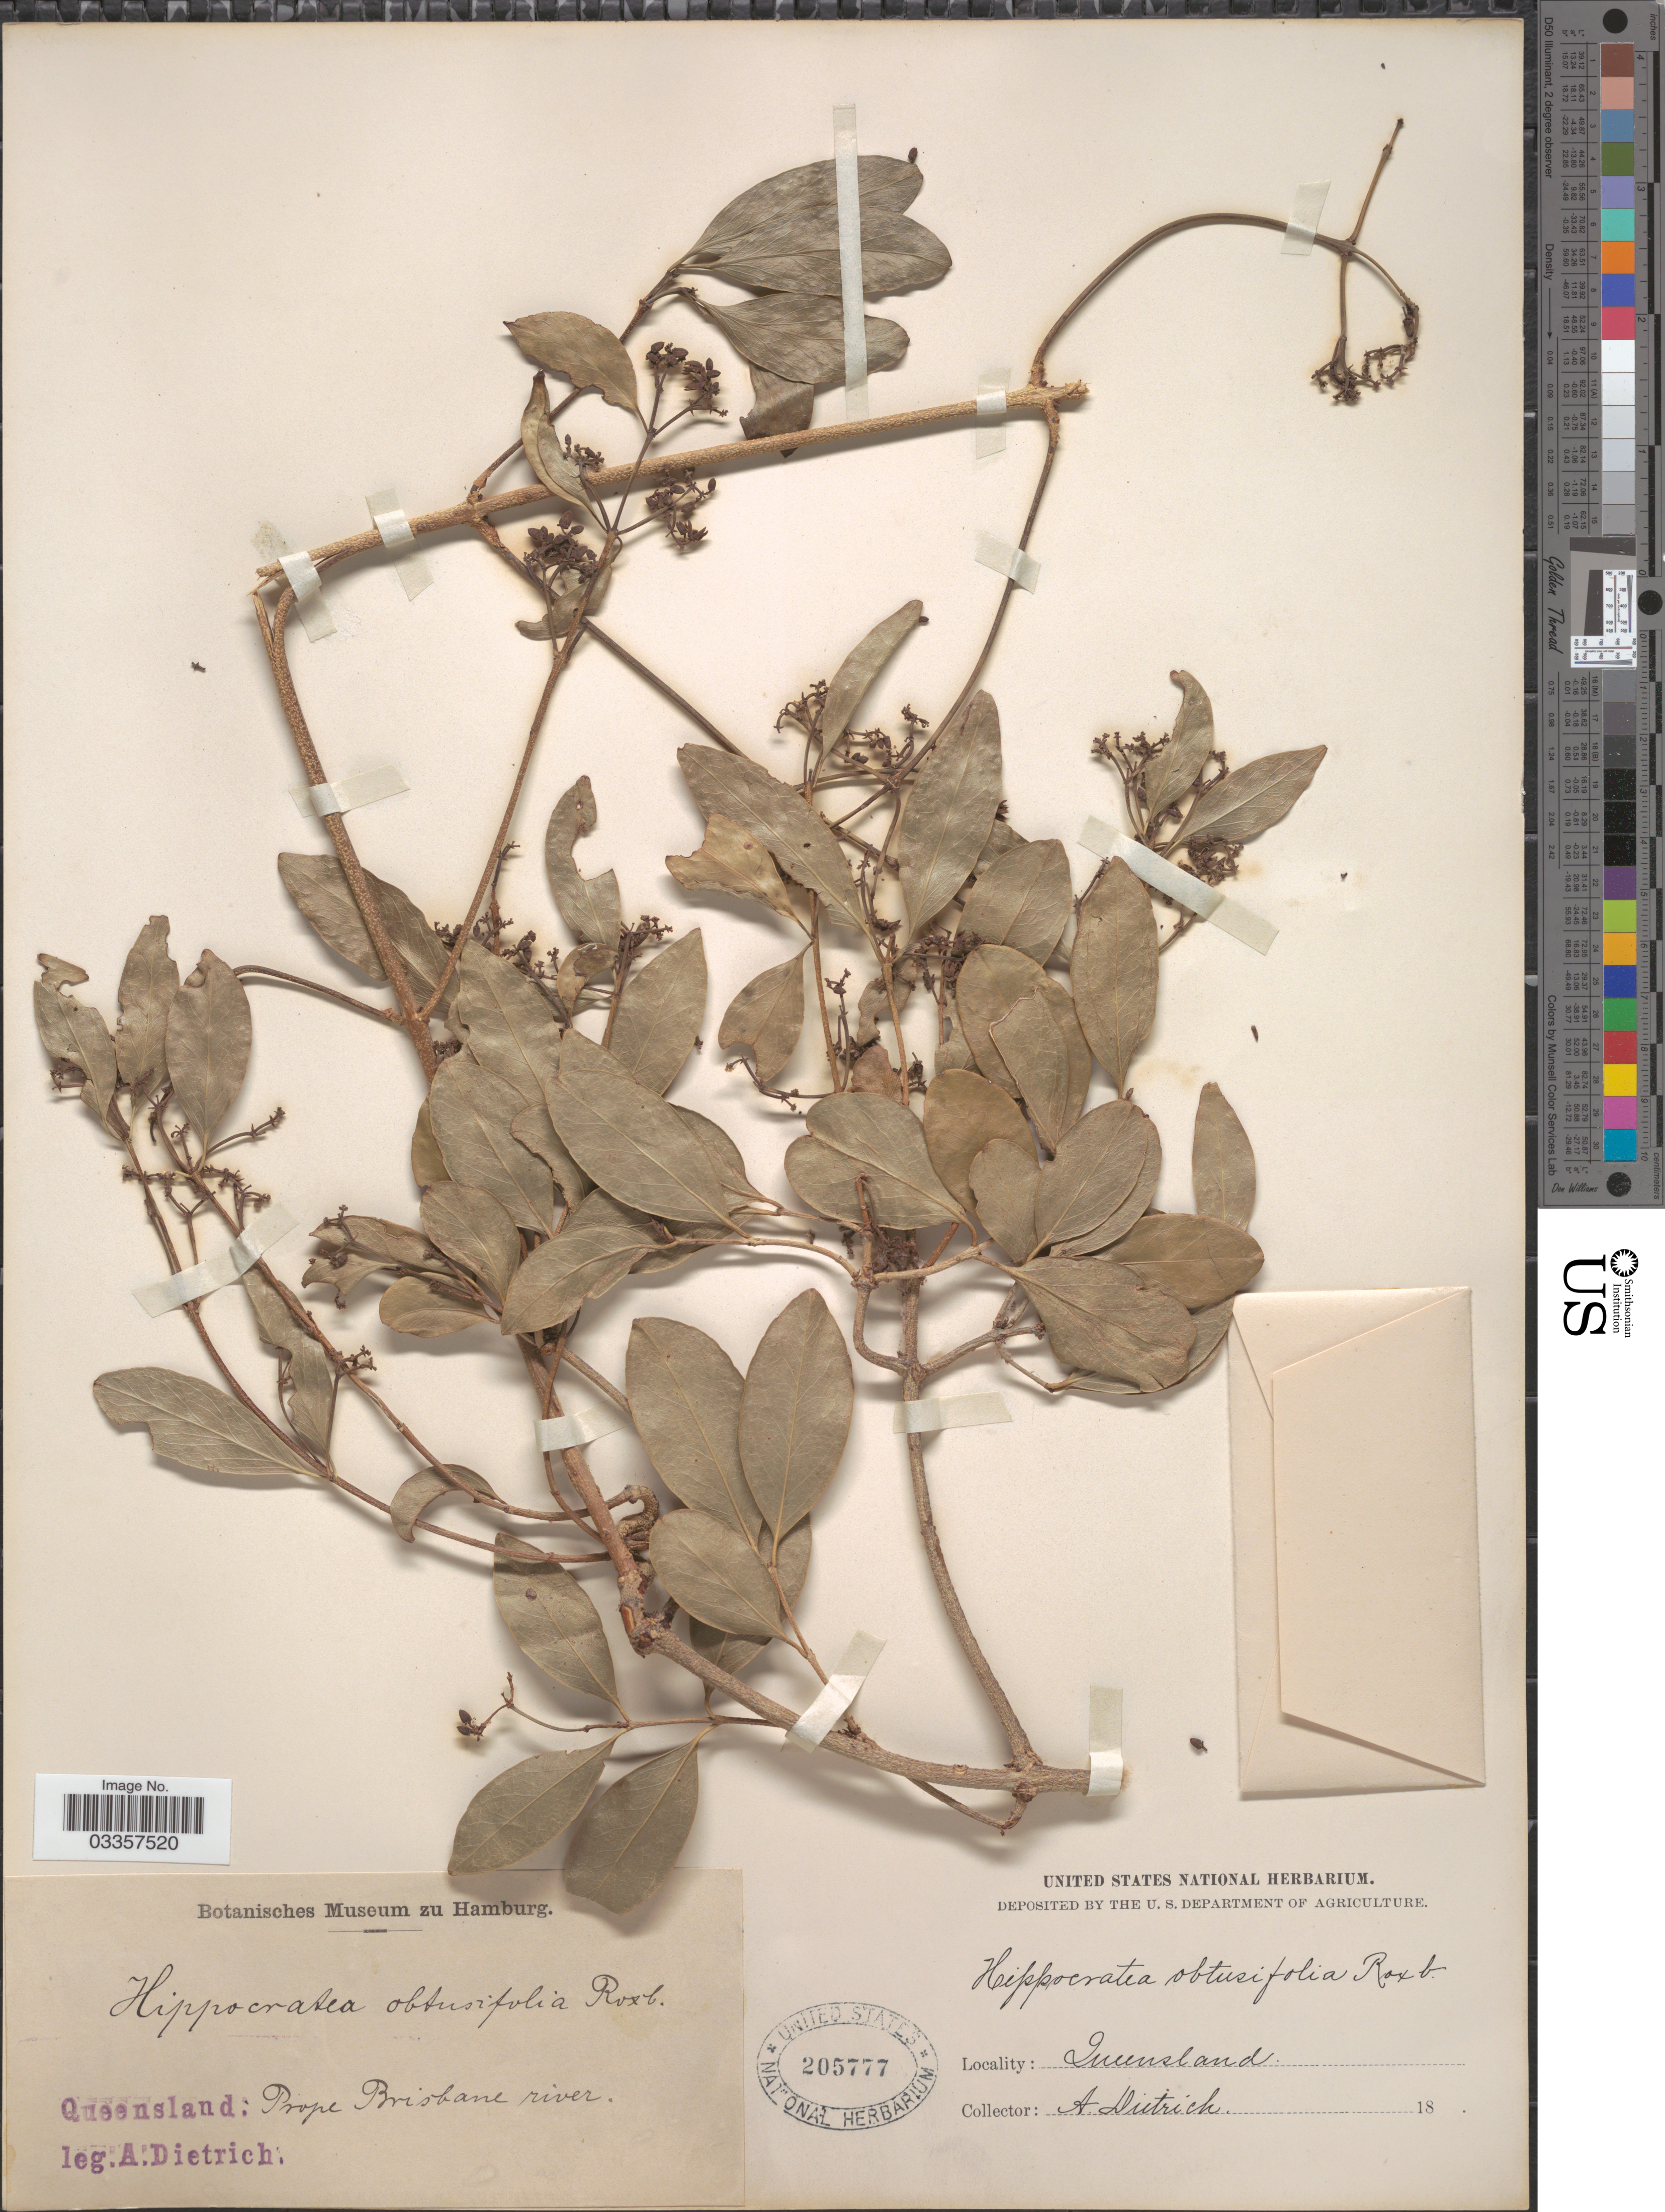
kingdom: Plantae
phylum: Tracheophyta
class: Magnoliopsida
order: Celastrales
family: Celastraceae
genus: Hippocratea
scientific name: Hippocratea obtusifolia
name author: Merr.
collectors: A. Dietrich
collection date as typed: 18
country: Australia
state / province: Queensland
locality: Prope Brisbane river.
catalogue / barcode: US 205777